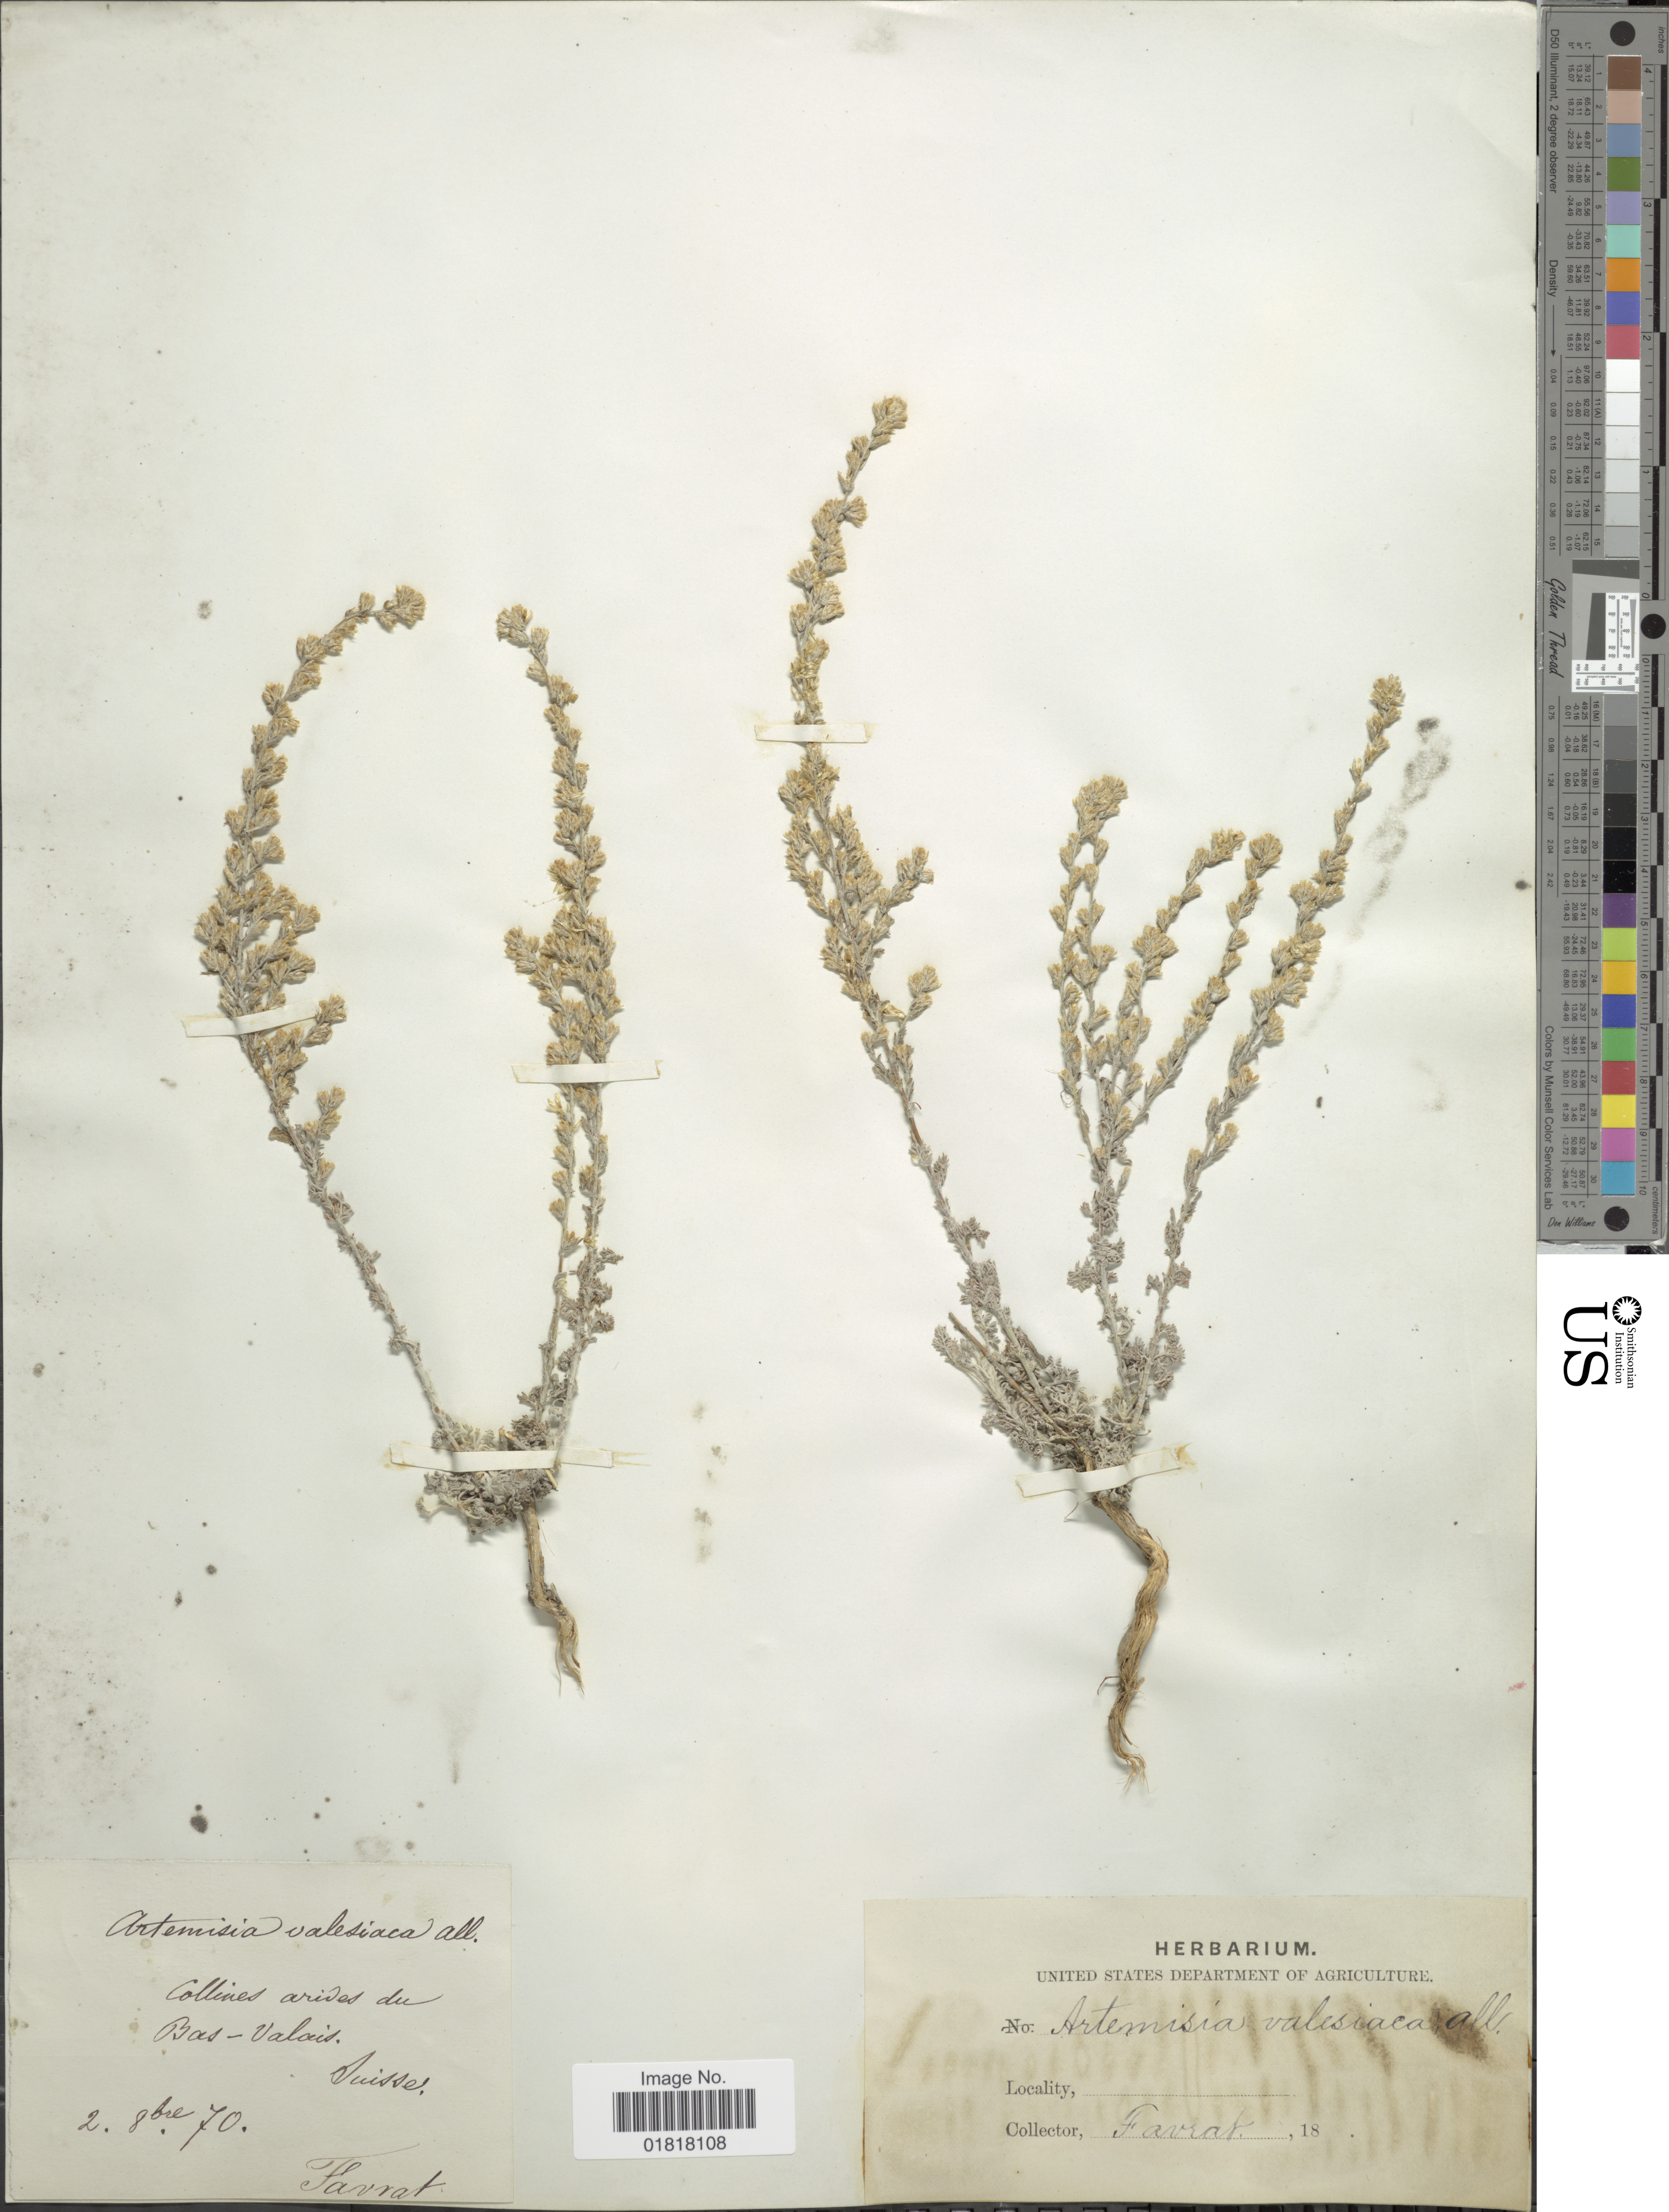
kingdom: Plantae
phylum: Tracheophyta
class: Magnoliopsida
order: Asterales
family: Asteraceae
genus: Artemisia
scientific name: Artemisia valesiaca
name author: All.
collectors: L. Favrat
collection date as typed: Transcribed d/m/y: 2/10/70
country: Switzerland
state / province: Valais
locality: Collines, arides du Bas-Valais